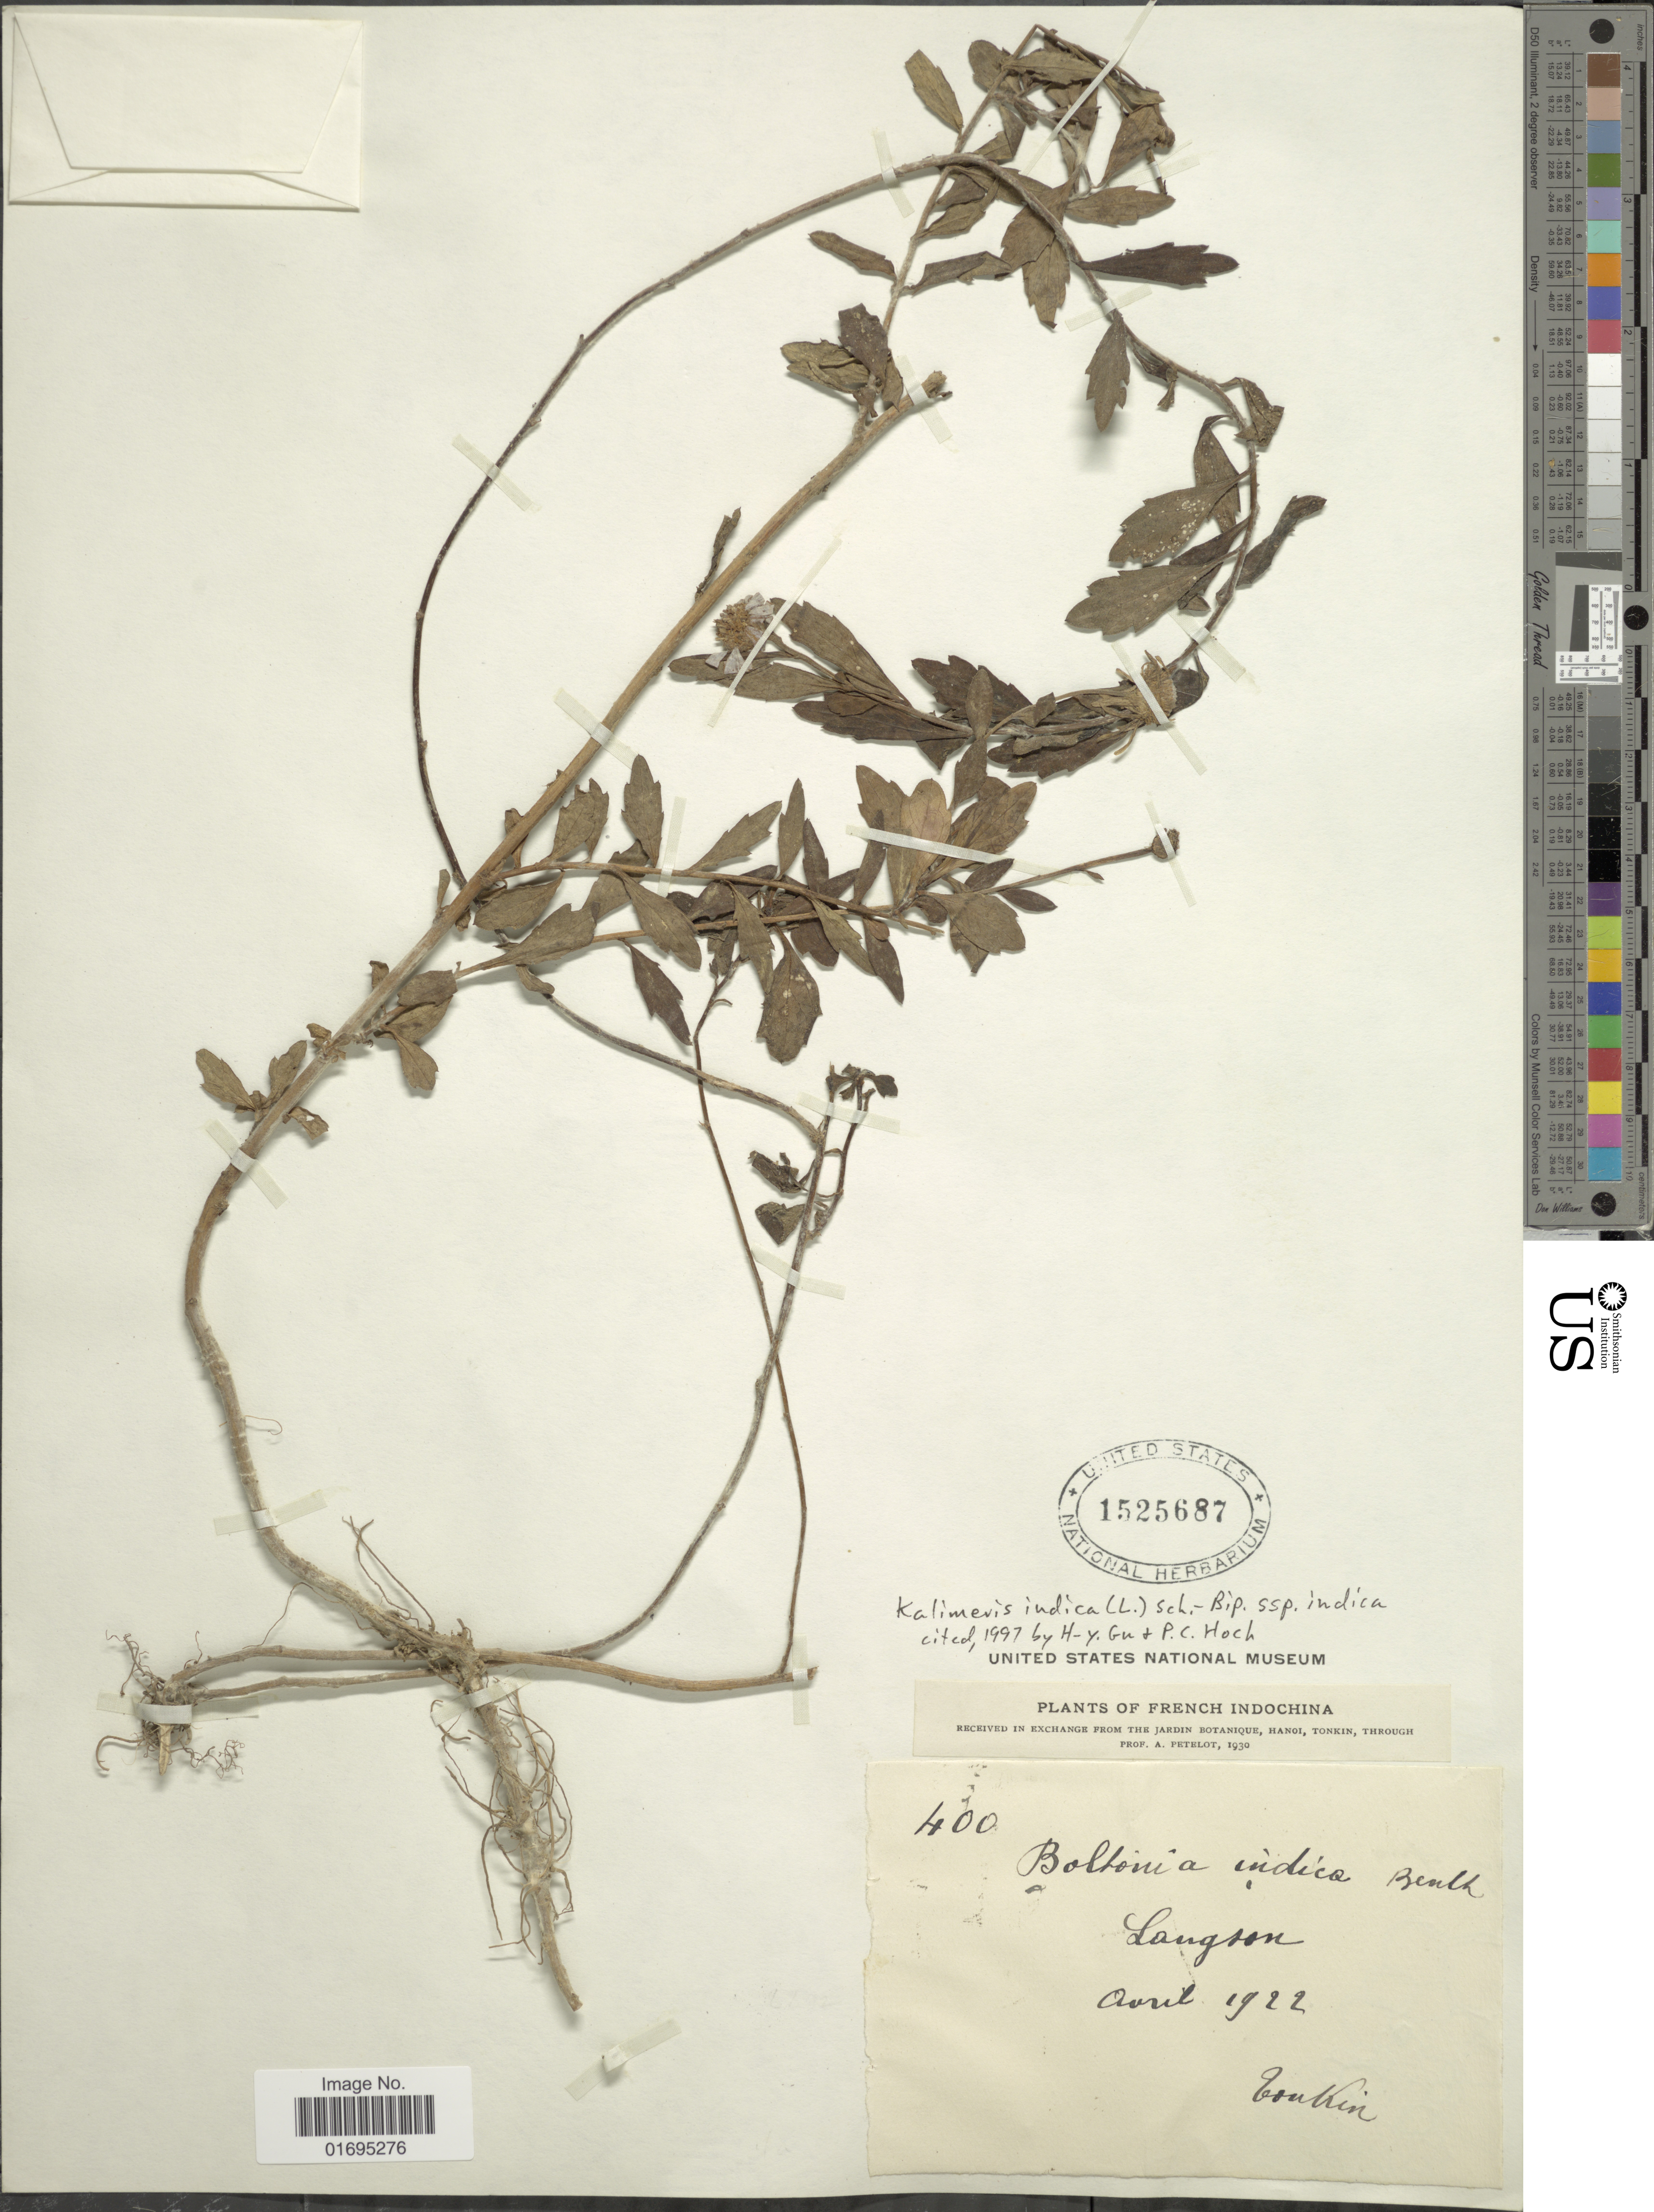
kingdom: Plantae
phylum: Tracheophyta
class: Magnoliopsida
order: Asterales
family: Asteraceae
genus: Kalimeris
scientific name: Kalimeris indica subsp. indica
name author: (L.) Sch. Bip.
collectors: A. Petelot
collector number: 400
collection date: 1922-04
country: Vietnam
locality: French Indochina, Tonkin. Langson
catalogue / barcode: US 1525687